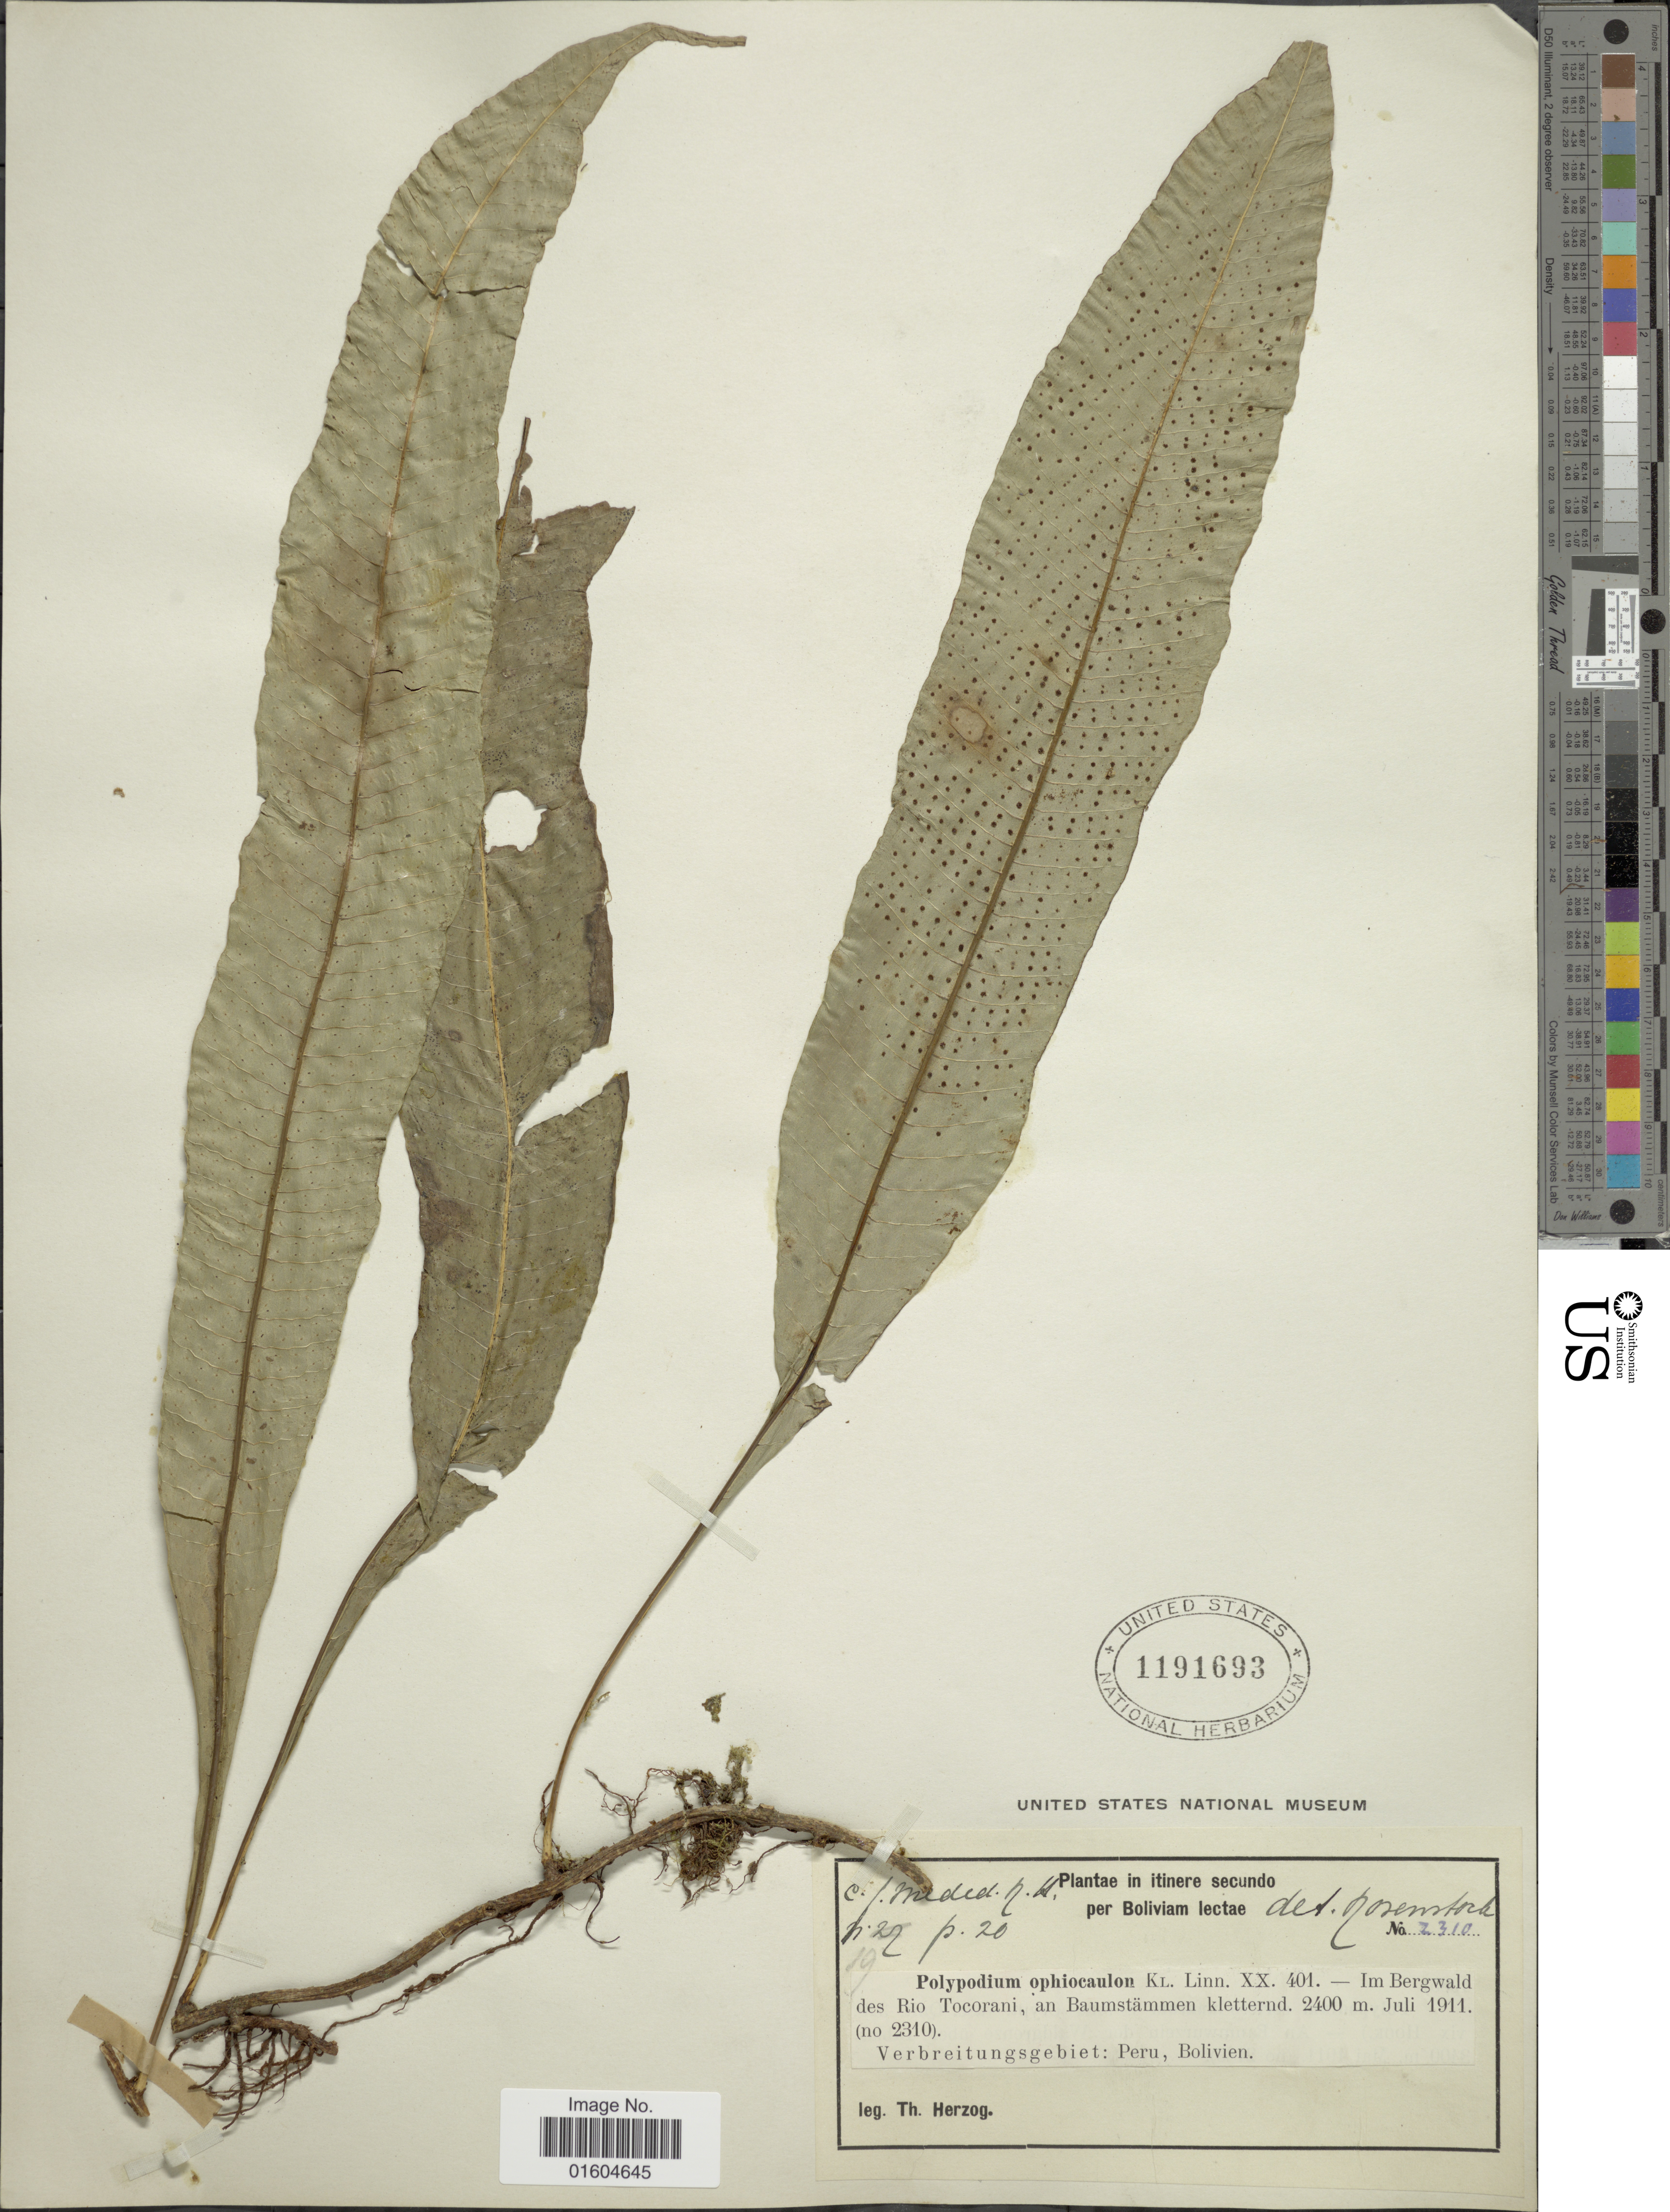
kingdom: Plantae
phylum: Tracheophyta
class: Polypodiopsida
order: Polypodiales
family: Polypodiaceae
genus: Campyloneurum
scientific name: Campyloneurum ophiocaulon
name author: (Klotzsch) Fée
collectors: T. K. J. Herzog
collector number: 2310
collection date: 1911-07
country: Bolivia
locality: Im Bergwald des Rio Tocorani, an Baumstammen kletternd.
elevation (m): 2400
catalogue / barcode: US 1191693